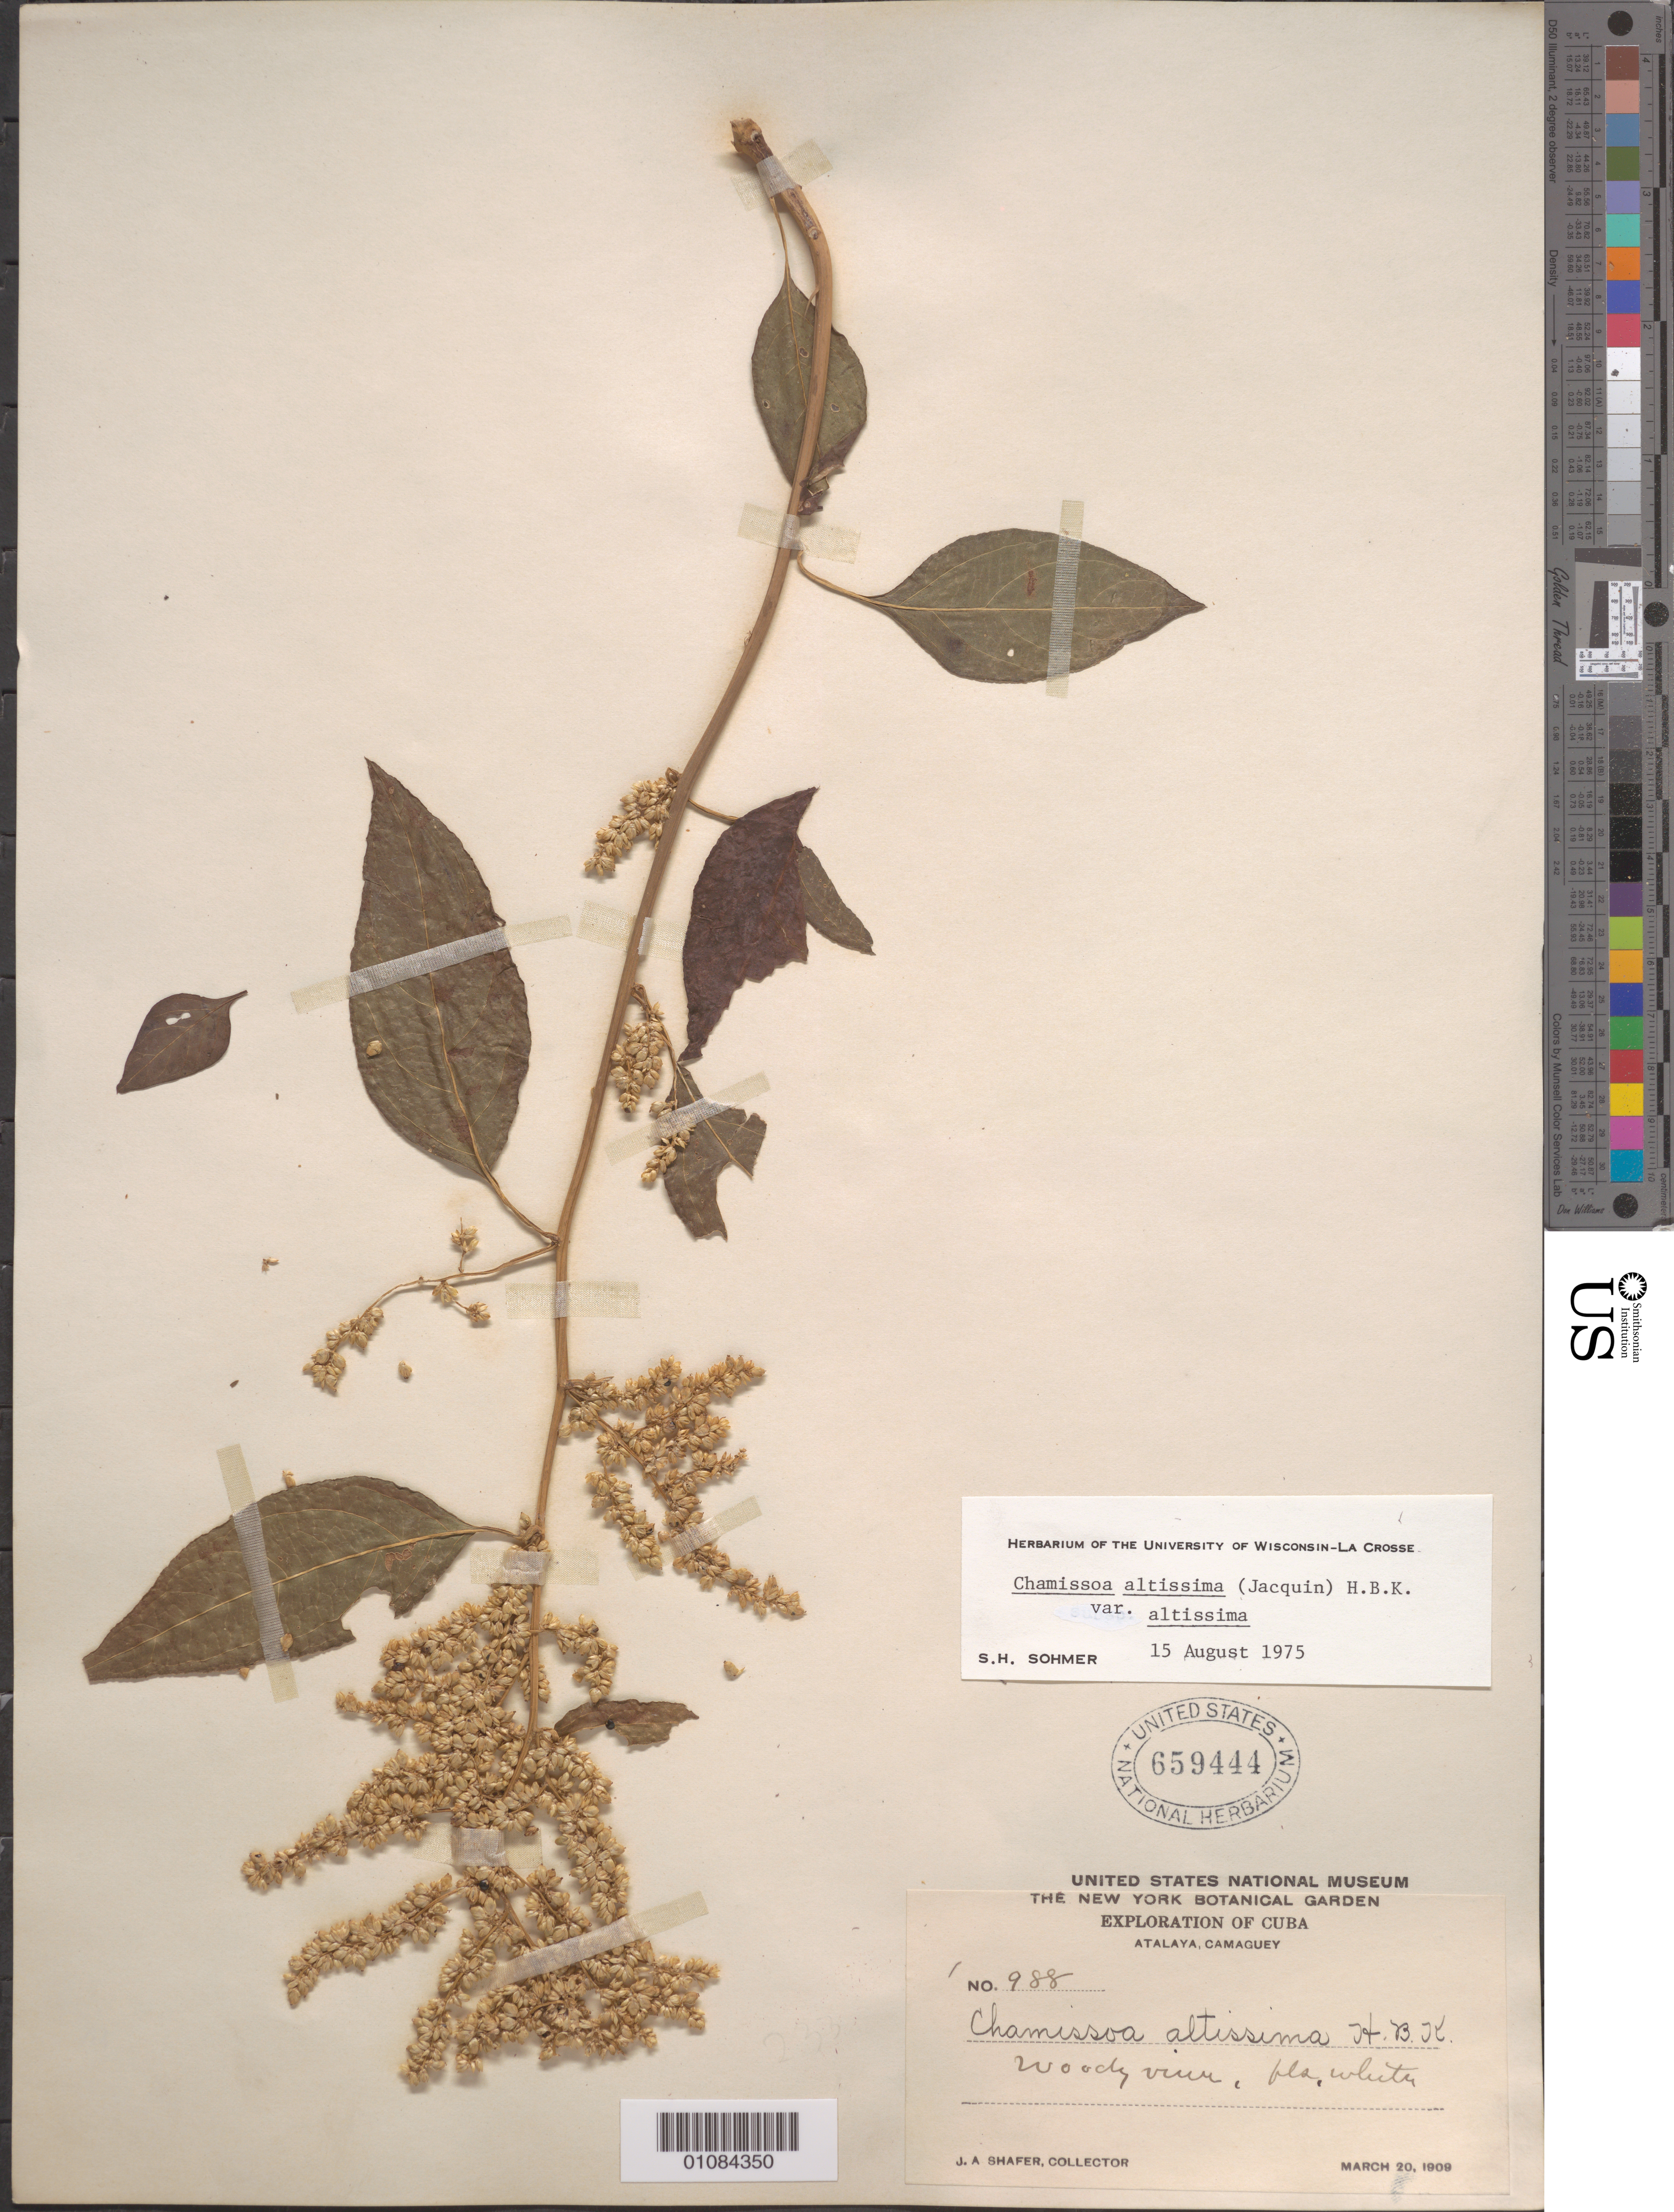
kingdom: Plantae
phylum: Tracheophyta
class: Magnoliopsida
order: Caryophyllales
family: Amaranthaceae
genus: Chamissoa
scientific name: Chamissoa altissima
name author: (Jacq.) Kunth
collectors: J. A. Shafer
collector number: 988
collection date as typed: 20 Mar 1909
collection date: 1909-03-20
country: Cuba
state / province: Camagüey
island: Cuba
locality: Atalaya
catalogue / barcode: US 659444